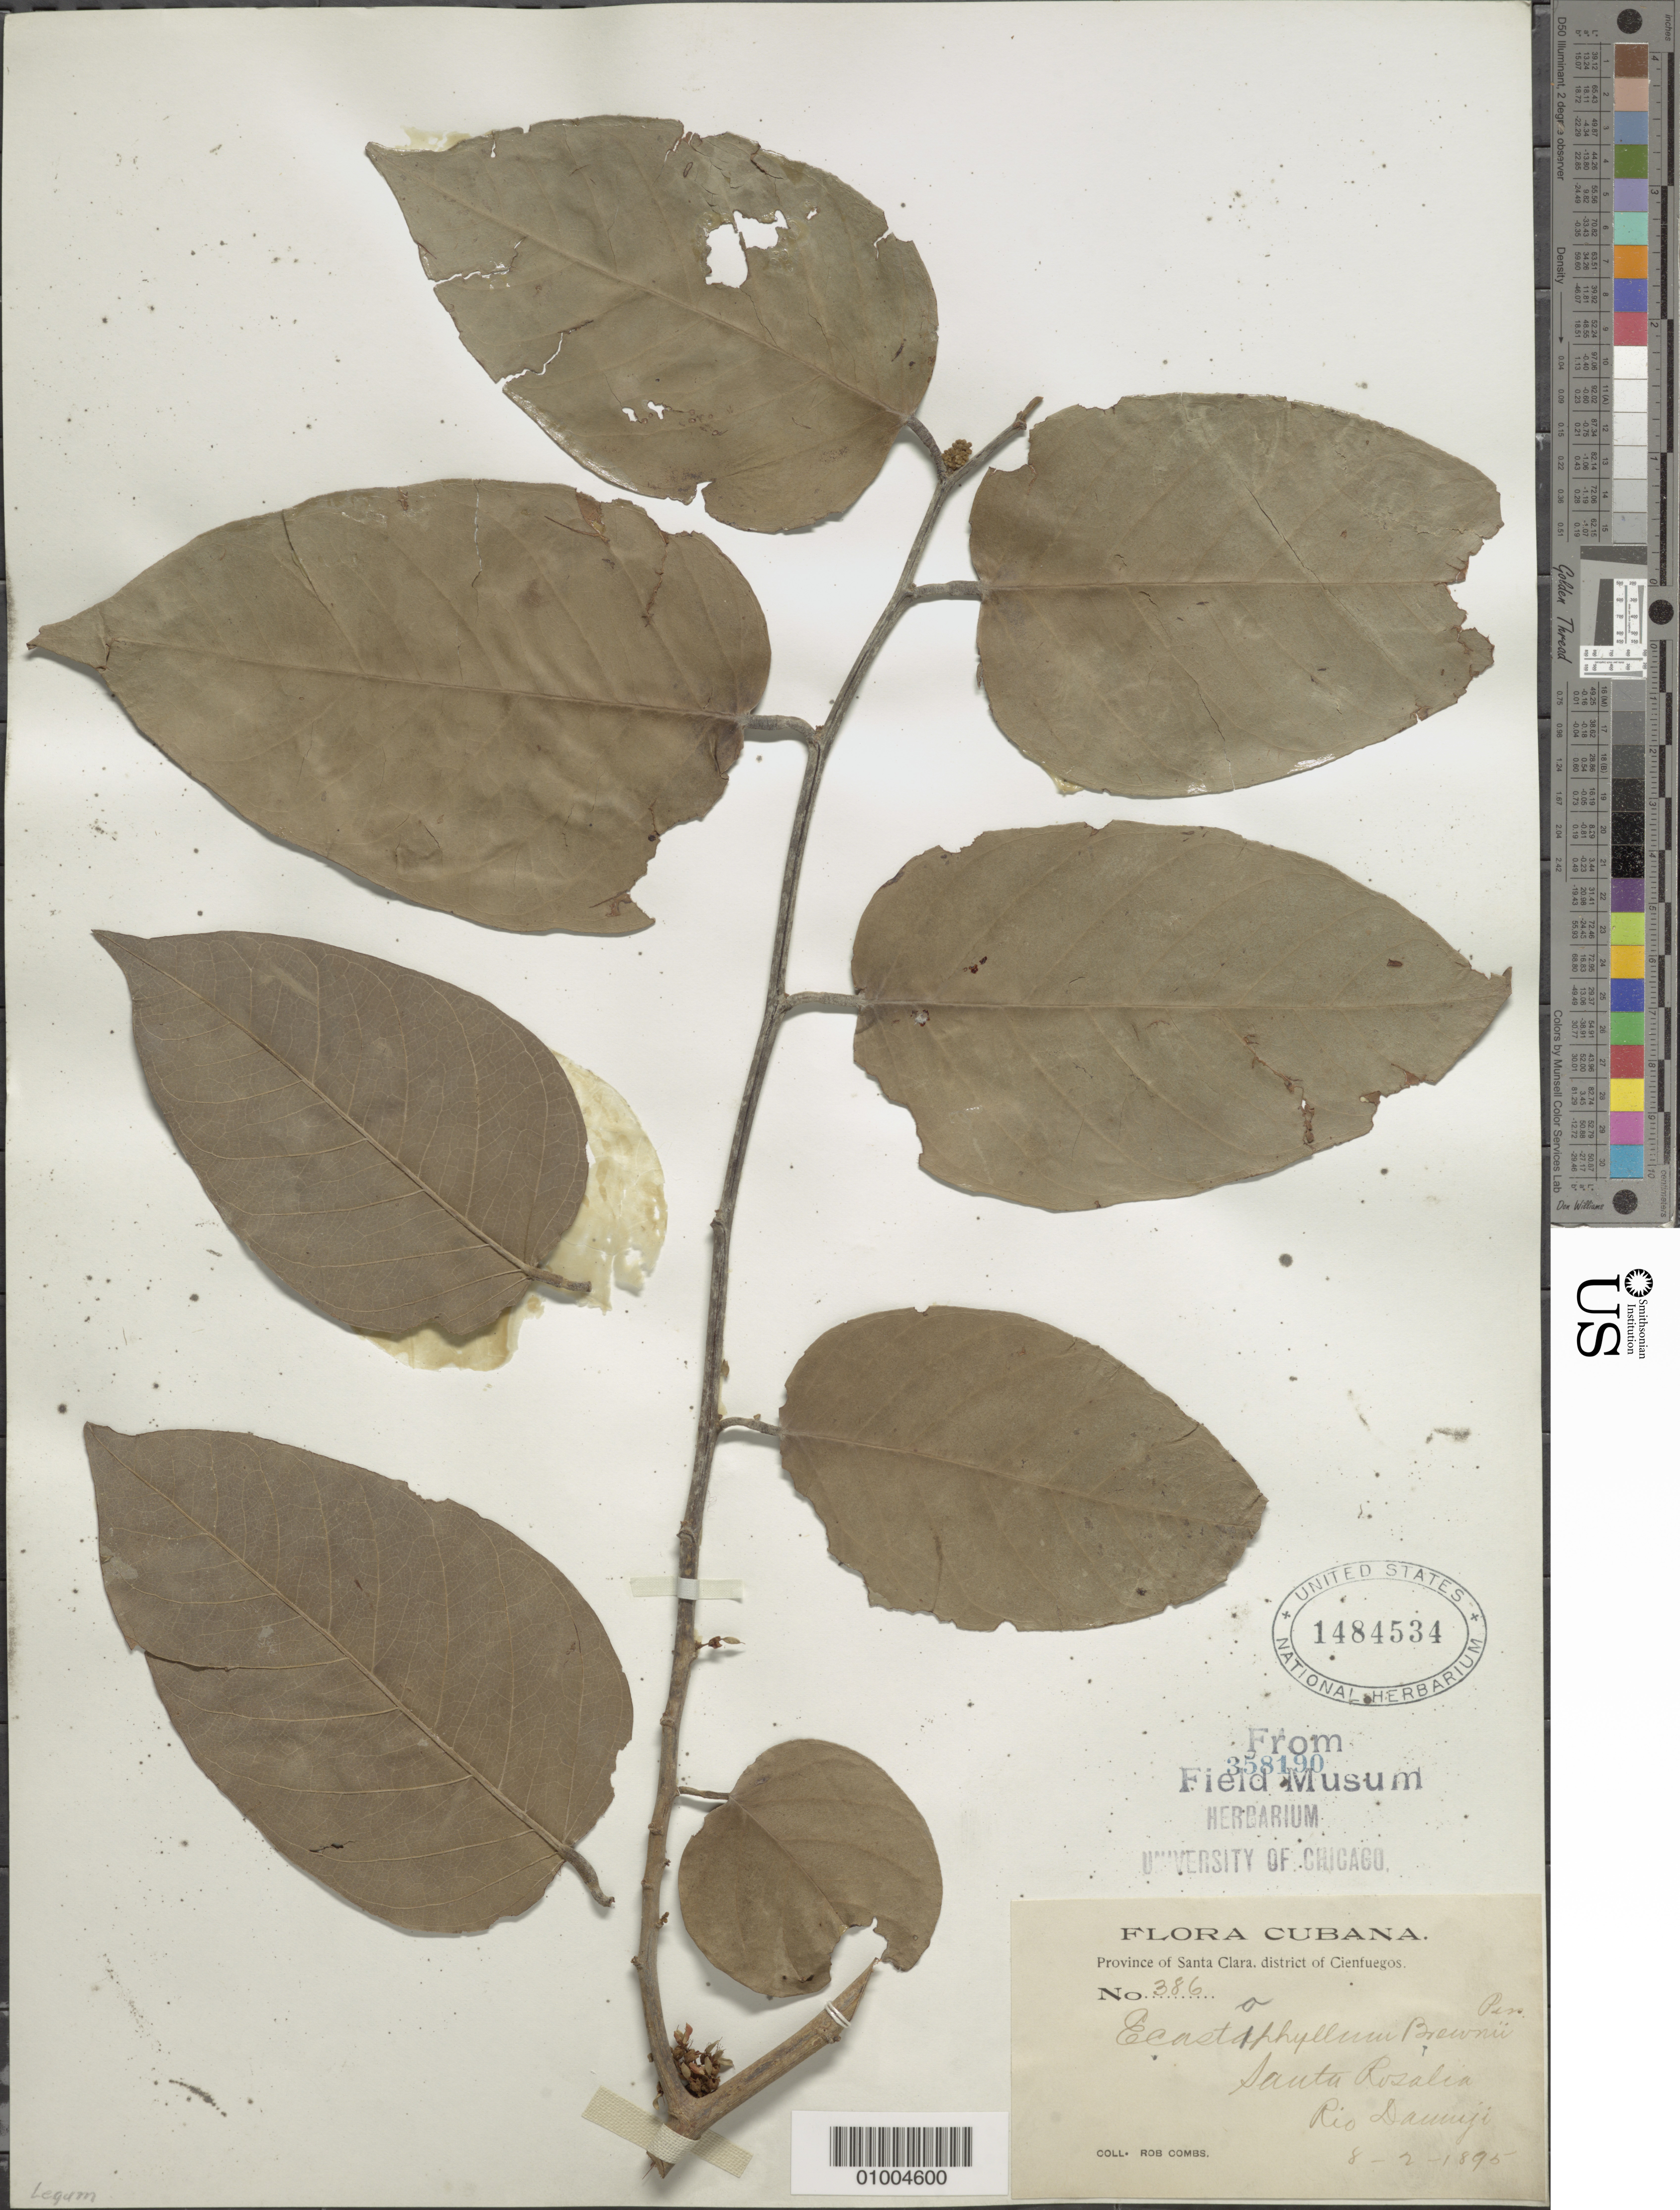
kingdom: Plantae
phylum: Tracheophyta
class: Magnoliopsida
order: Fabales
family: Fabaceae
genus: Dalbergia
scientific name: Dalbergia ecastaphyllum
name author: (L.) Taub.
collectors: R. Combs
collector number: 386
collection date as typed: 08 Feb 1895 or 02 Aug 1895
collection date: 1895-02-08 or 1895-08-02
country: Cuba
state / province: Villa Clara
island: Cuba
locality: Santa Clara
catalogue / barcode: US 1484534